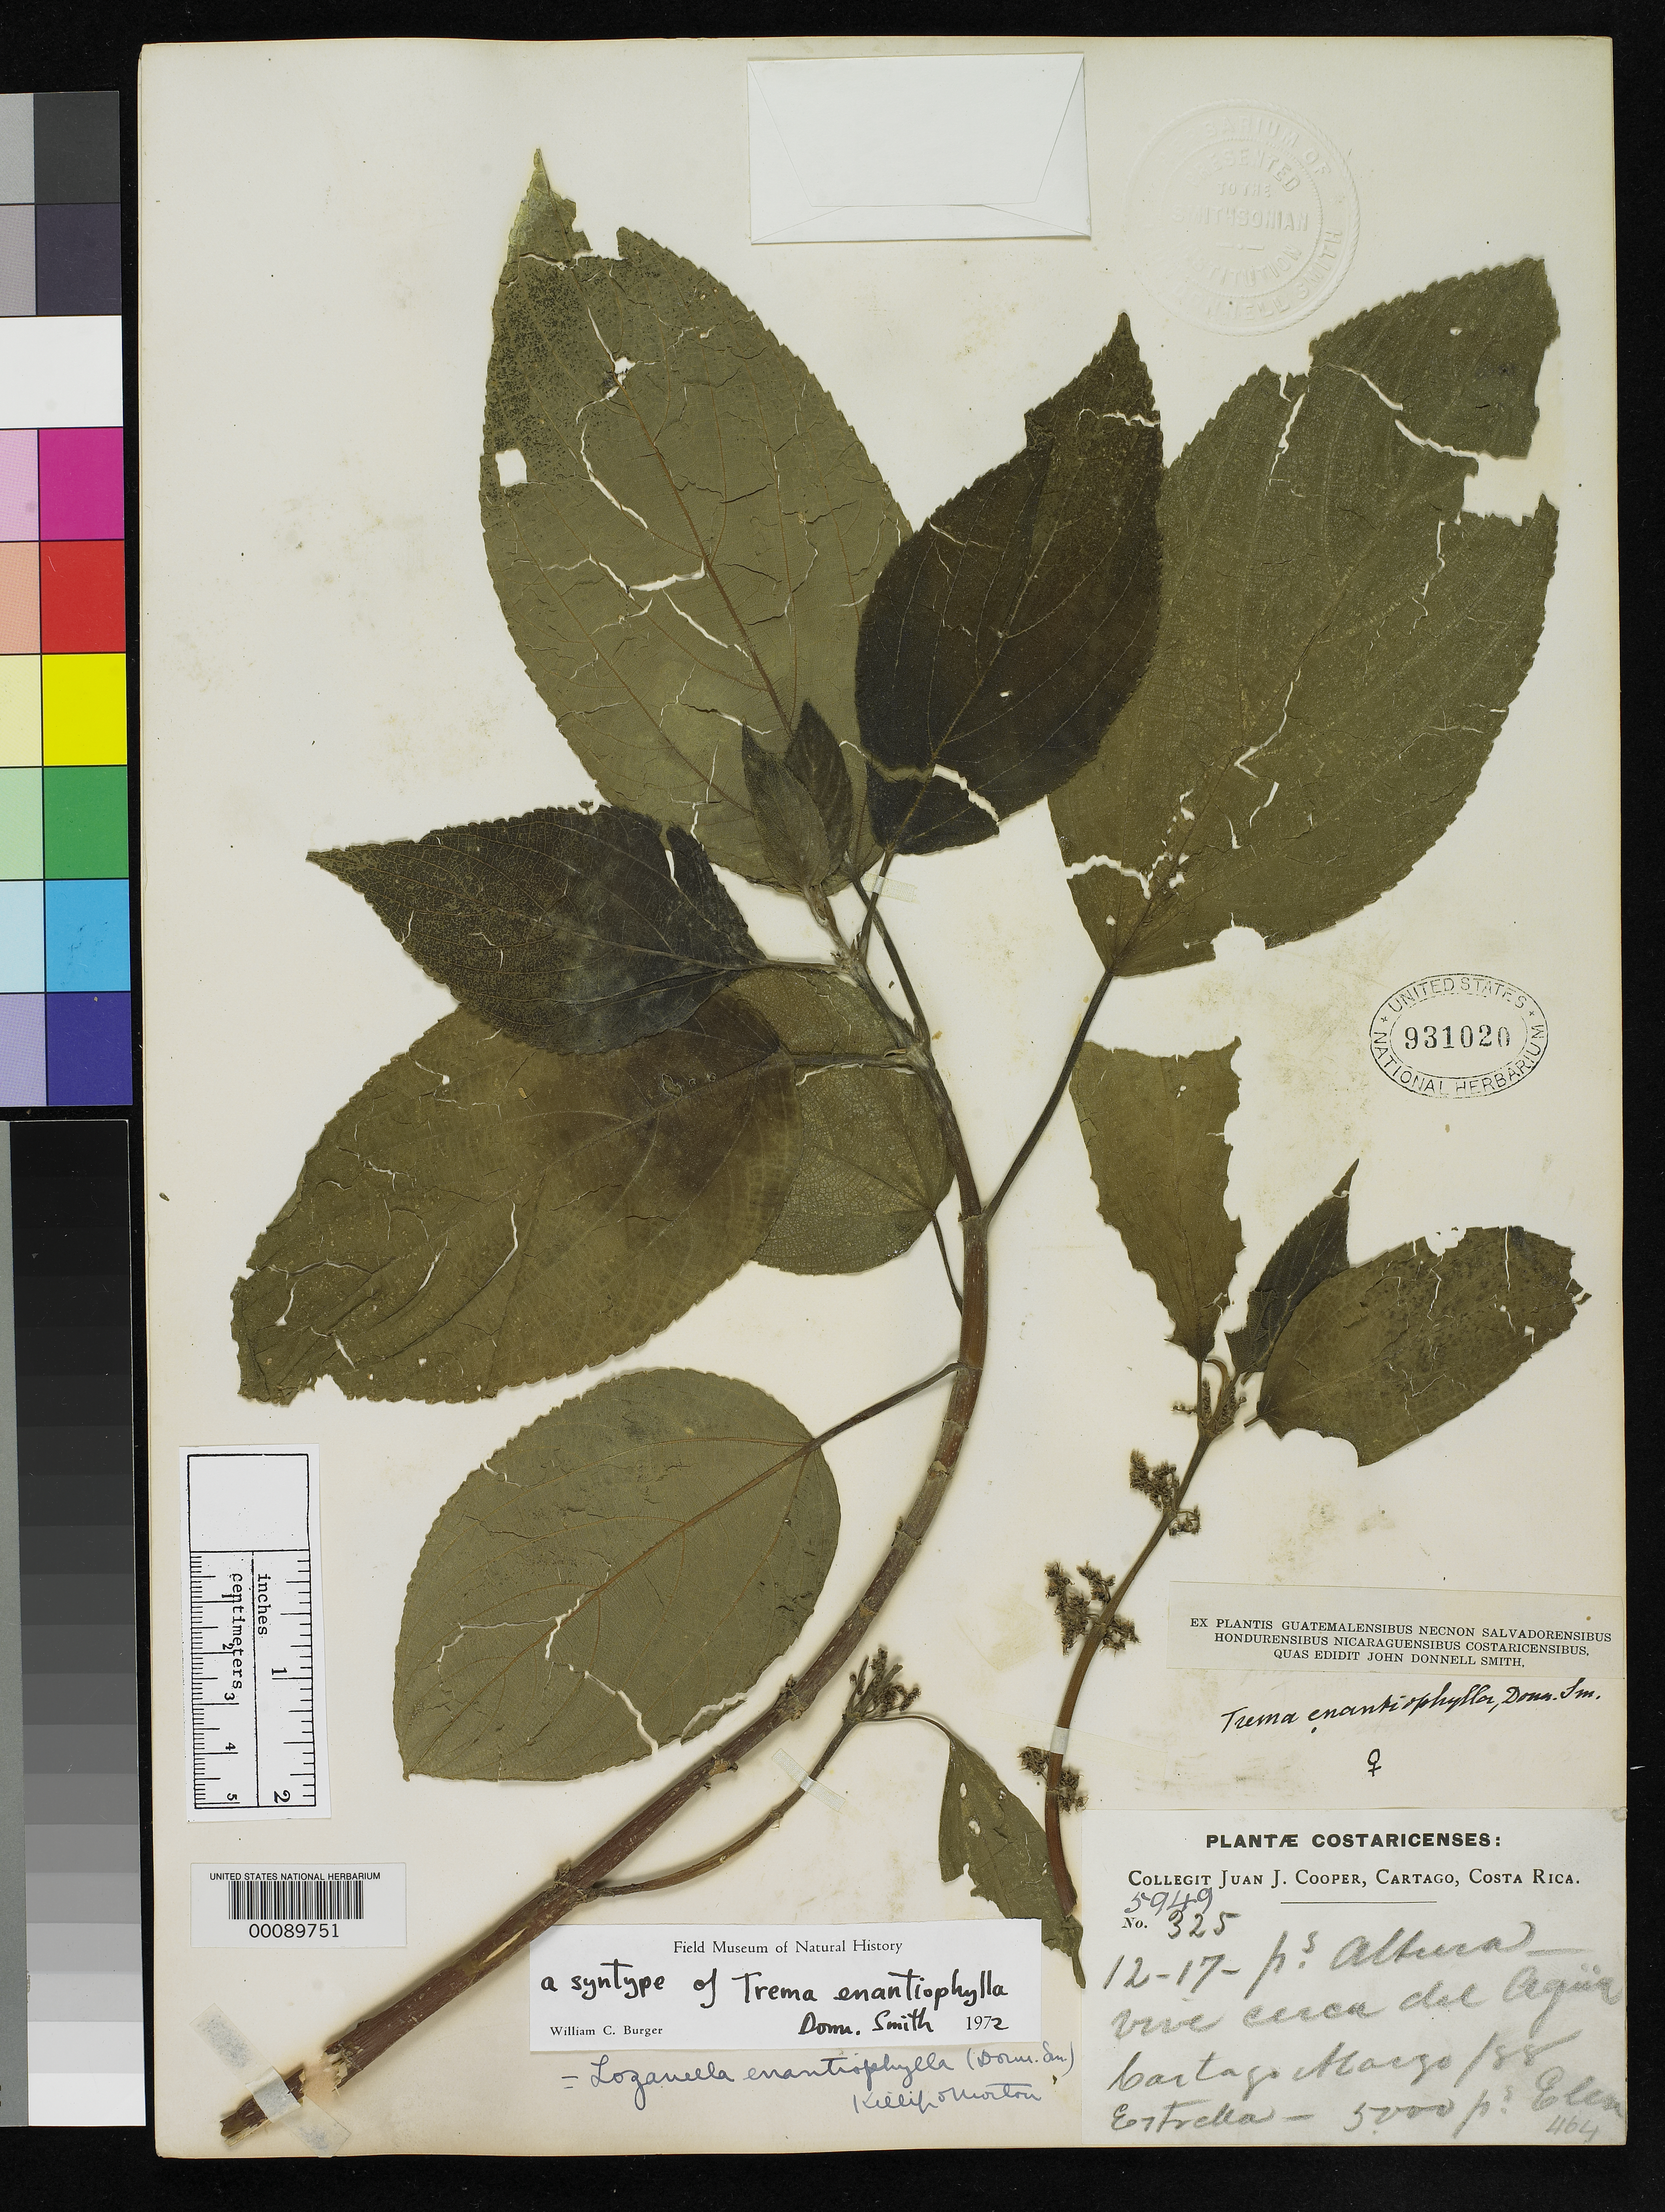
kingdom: Plantae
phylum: Tracheophyta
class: Magnoliopsida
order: Rosales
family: Cannabaceae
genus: Trema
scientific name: Trema enantiophyllum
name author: Donn. Sm.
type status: Syntype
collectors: J. J. Cooper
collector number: J.D.S. 5949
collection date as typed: Mar 1888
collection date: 1888-03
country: Costa Rica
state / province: Cartago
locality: Near Estrella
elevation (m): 1800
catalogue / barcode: US 931020